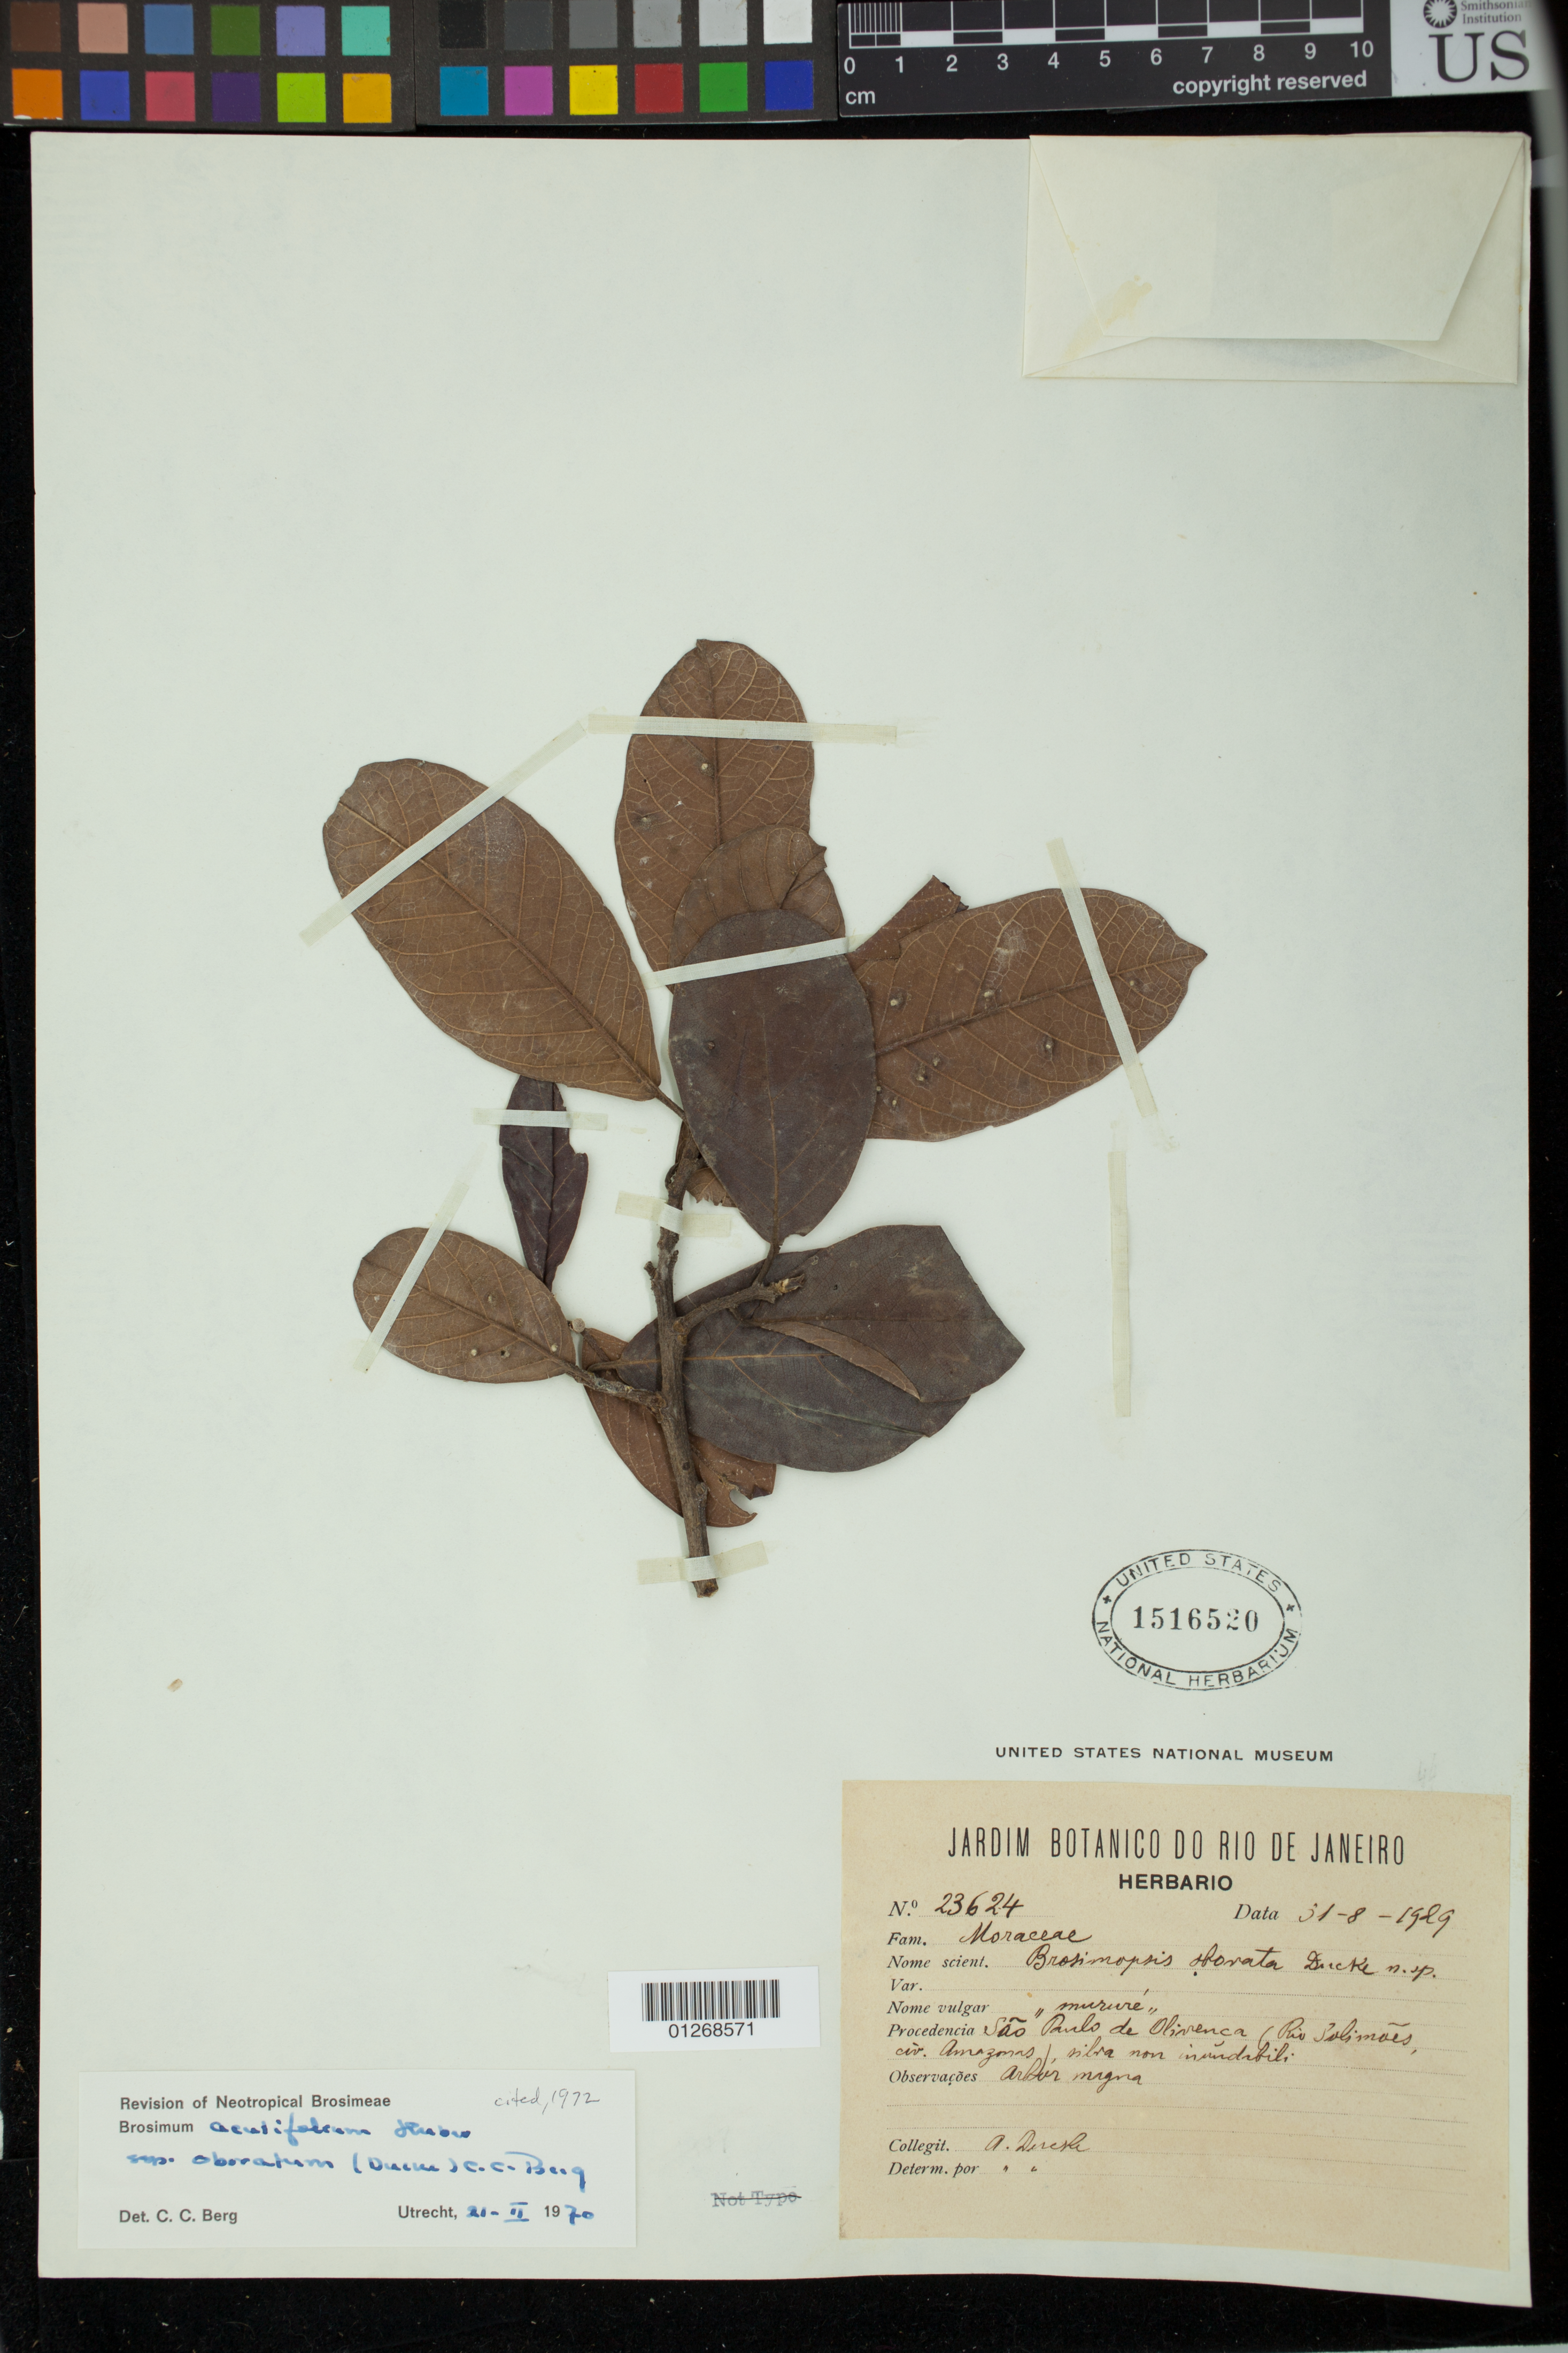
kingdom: Plantae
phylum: Tracheophyta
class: Magnoliopsida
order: Rosales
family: Moraceae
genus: Brosimopsis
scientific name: Brosimopsis obovata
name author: Ducke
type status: Isosyntype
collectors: A. Ducke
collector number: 23624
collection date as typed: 31-8-1929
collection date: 1929-08-31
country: Brazil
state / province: Amazonas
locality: São Paulo de Olivença Mun. (Rio Solimoes, civ. Amazonas)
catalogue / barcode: US 1516520